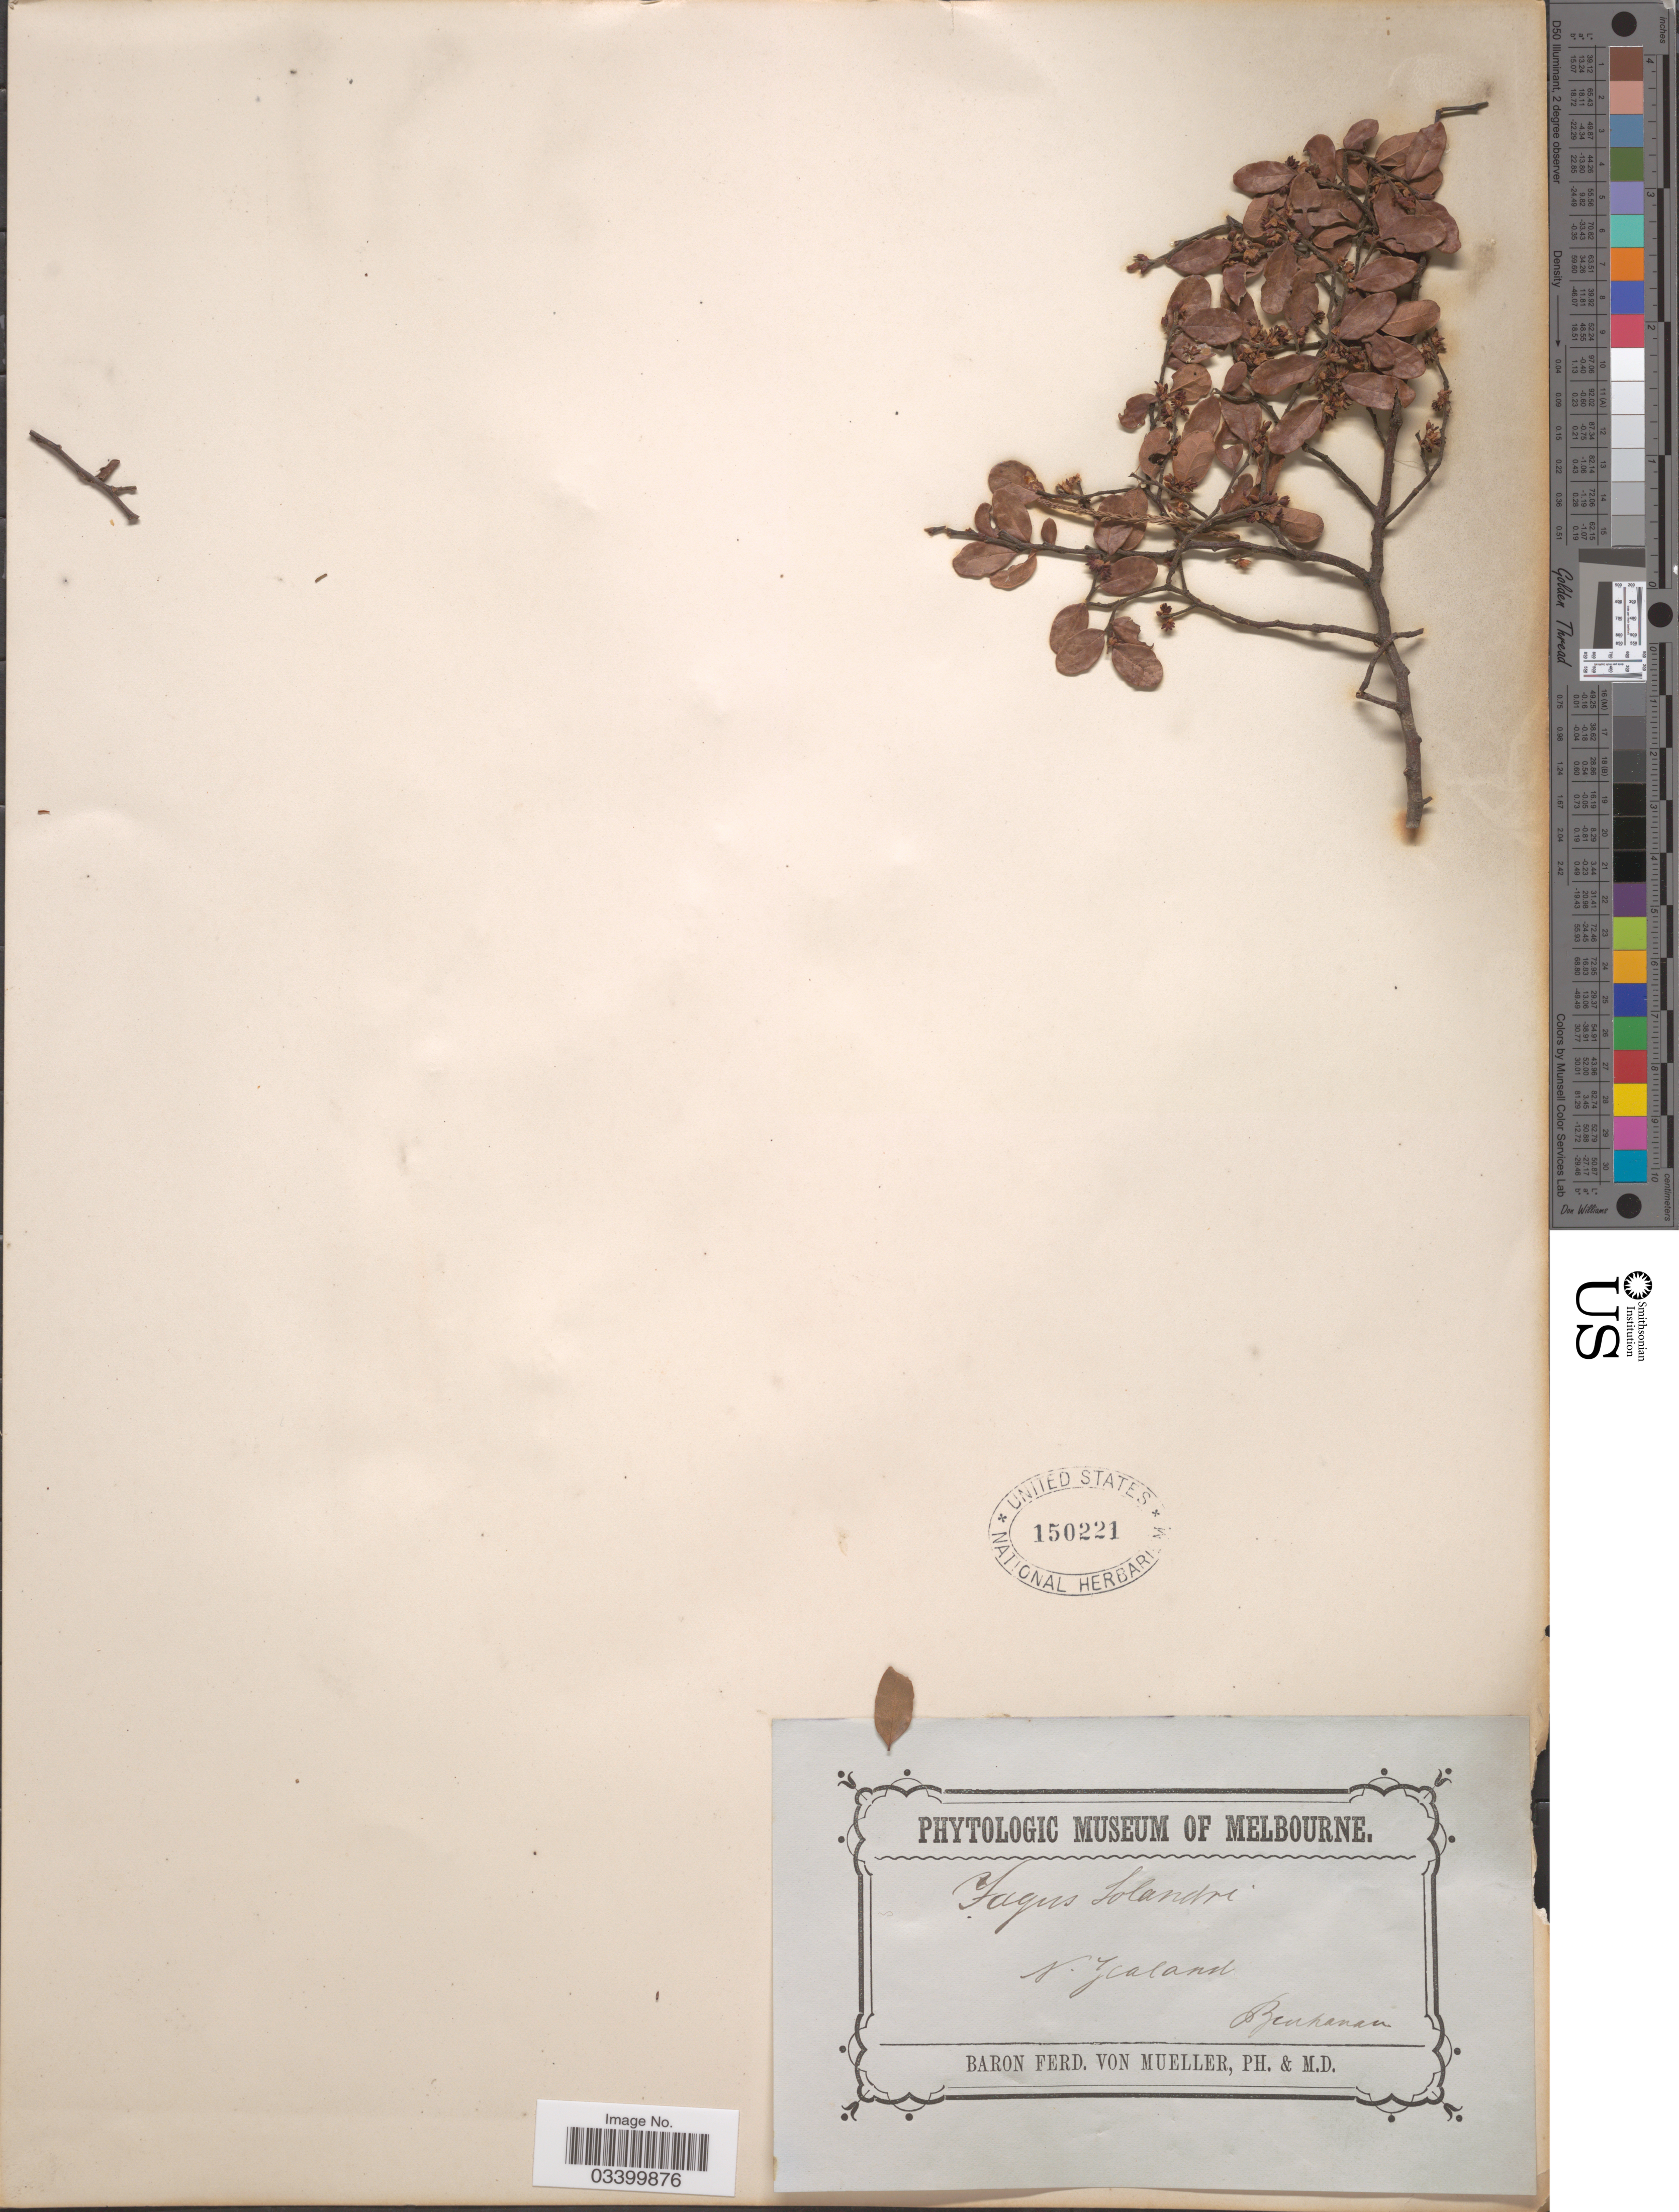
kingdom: Plantae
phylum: Tracheophyta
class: Magnoliopsida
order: Fagales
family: Nothofagaceae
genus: Nothofagus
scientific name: Nothofagus solandri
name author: (Hook. f.) Oerst.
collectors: F. von Mueller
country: New Zealand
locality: Buchanan.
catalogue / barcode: US 150221